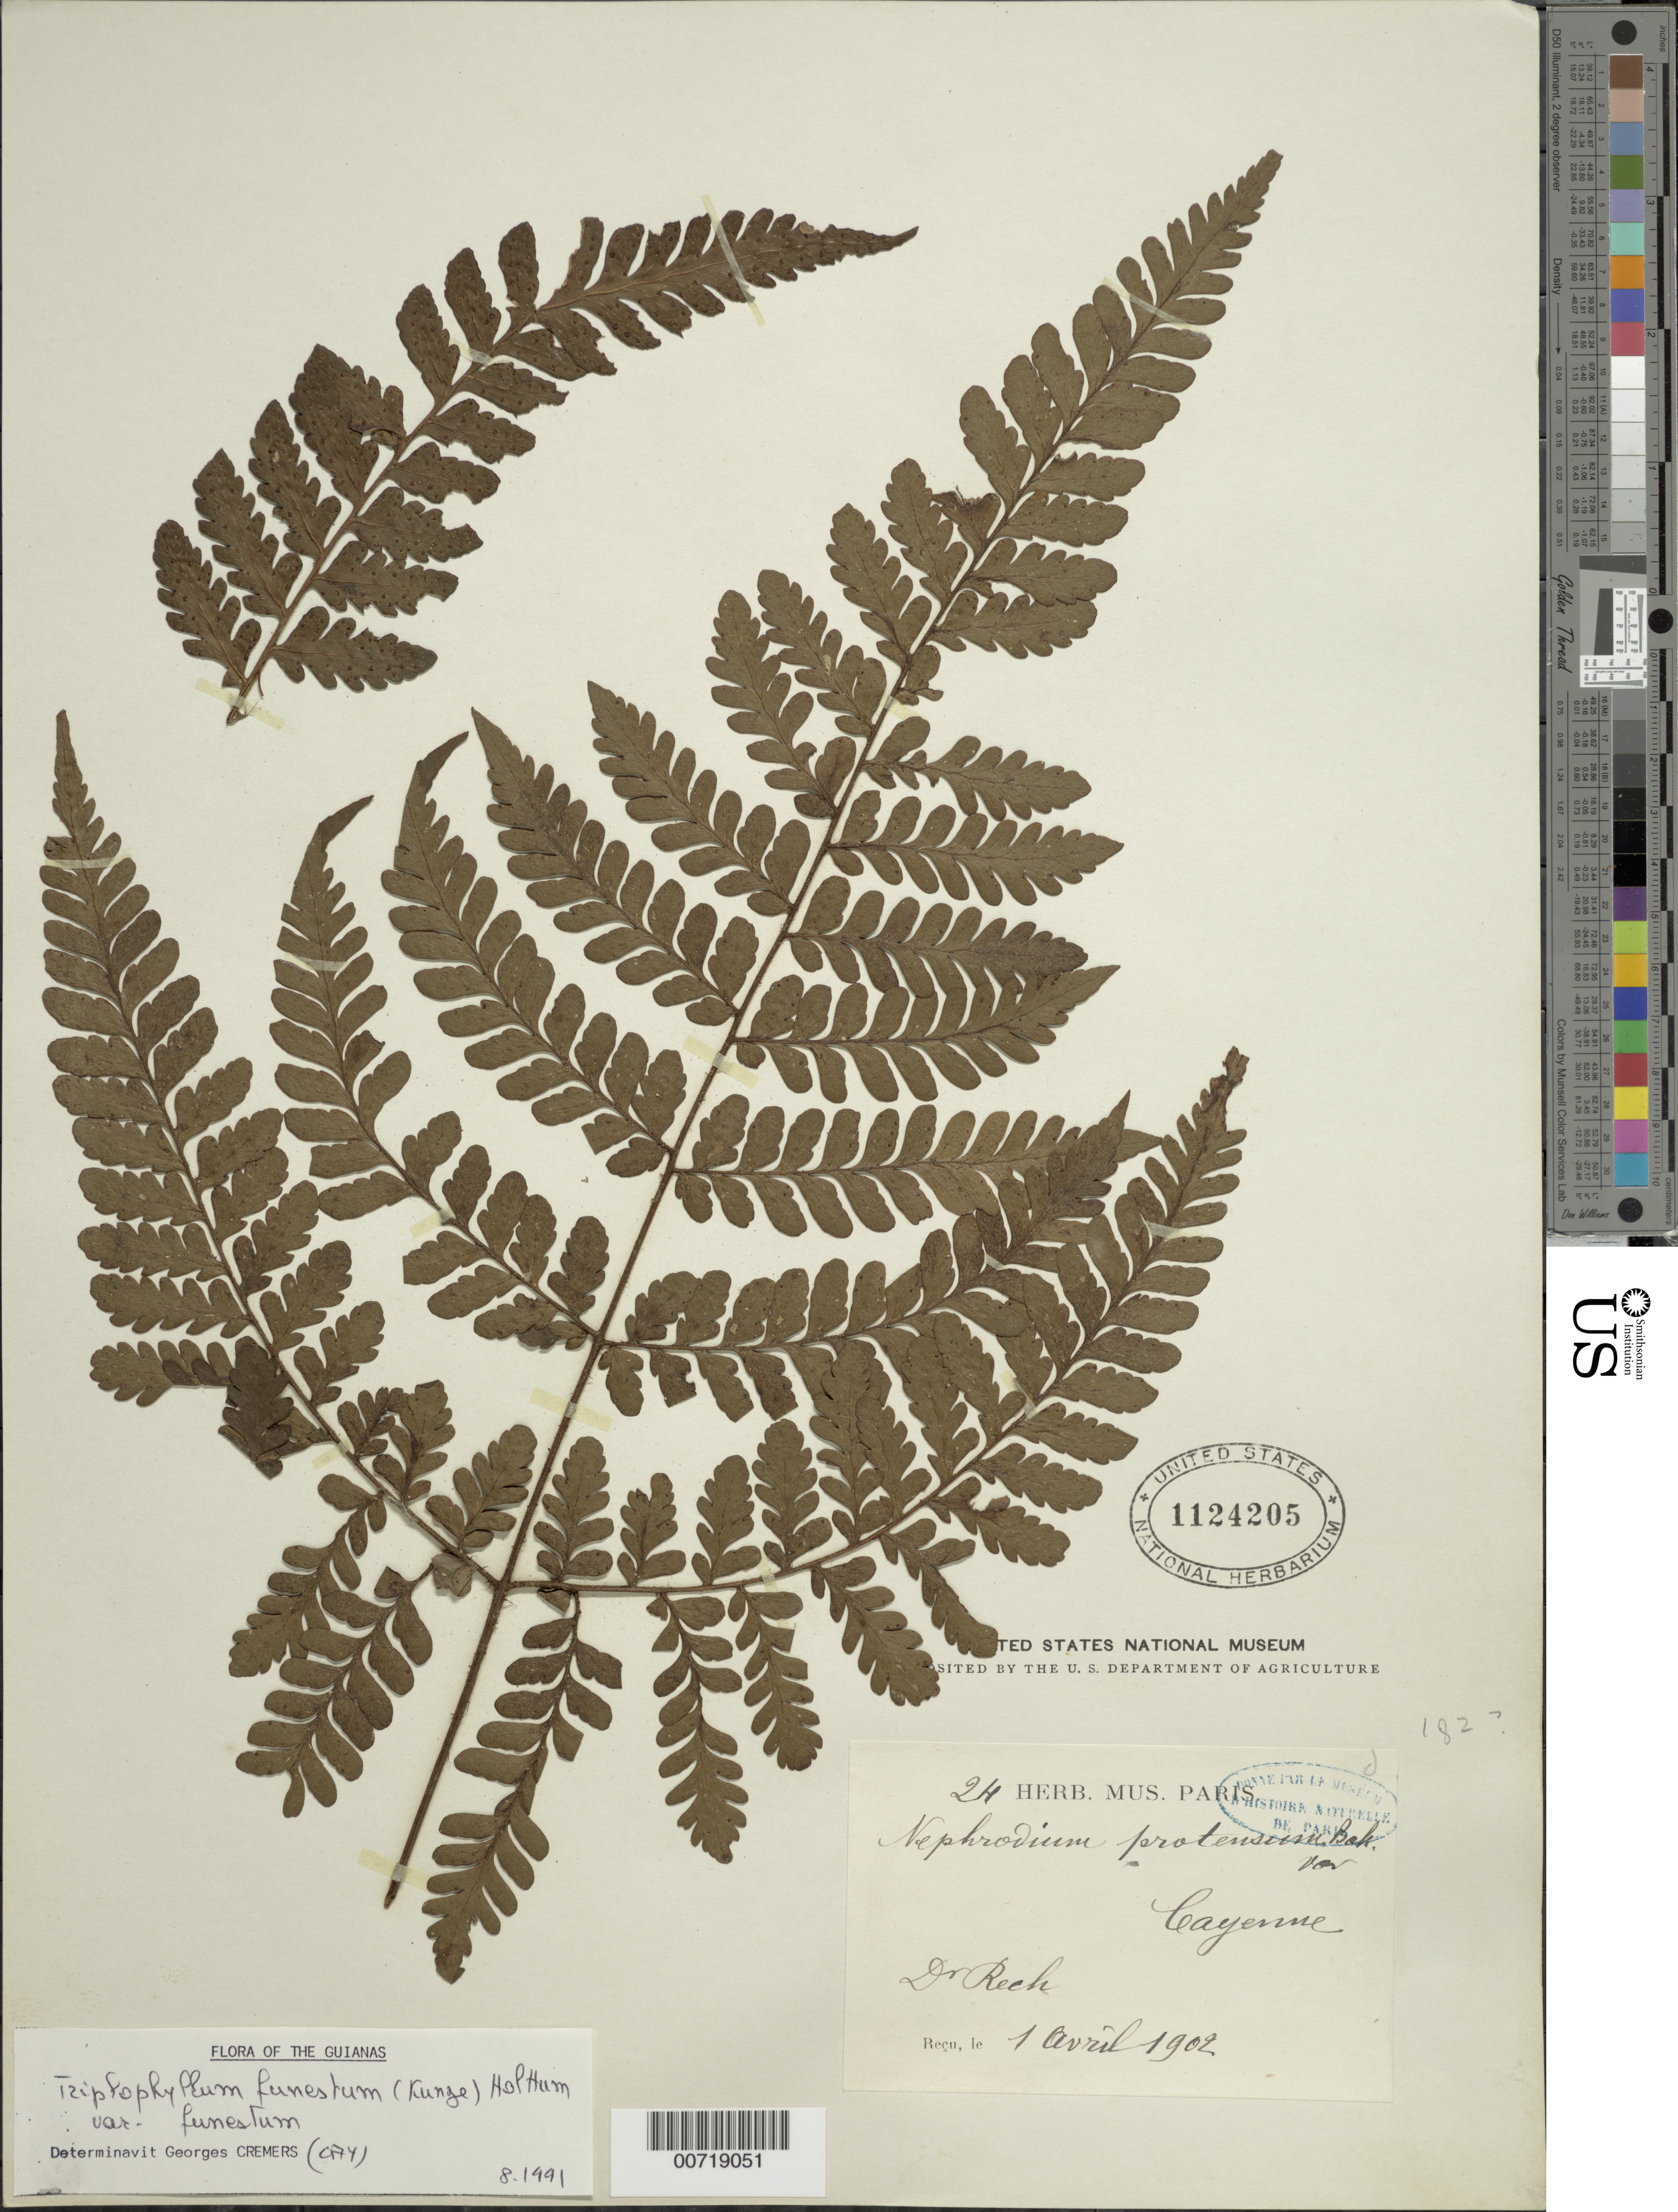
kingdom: Plantae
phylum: Tracheophyta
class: Polypodiopsida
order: Polypodiales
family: Tectariaceae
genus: Triplophyllum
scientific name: Triplophyllum funestum var. funestum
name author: (Kunze) Holttum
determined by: Cremers, Georges A.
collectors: Rech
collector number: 24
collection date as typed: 1-Apr-02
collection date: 2002-04-01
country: French Guiana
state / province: Cayenne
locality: Cayenne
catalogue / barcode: US 1124205